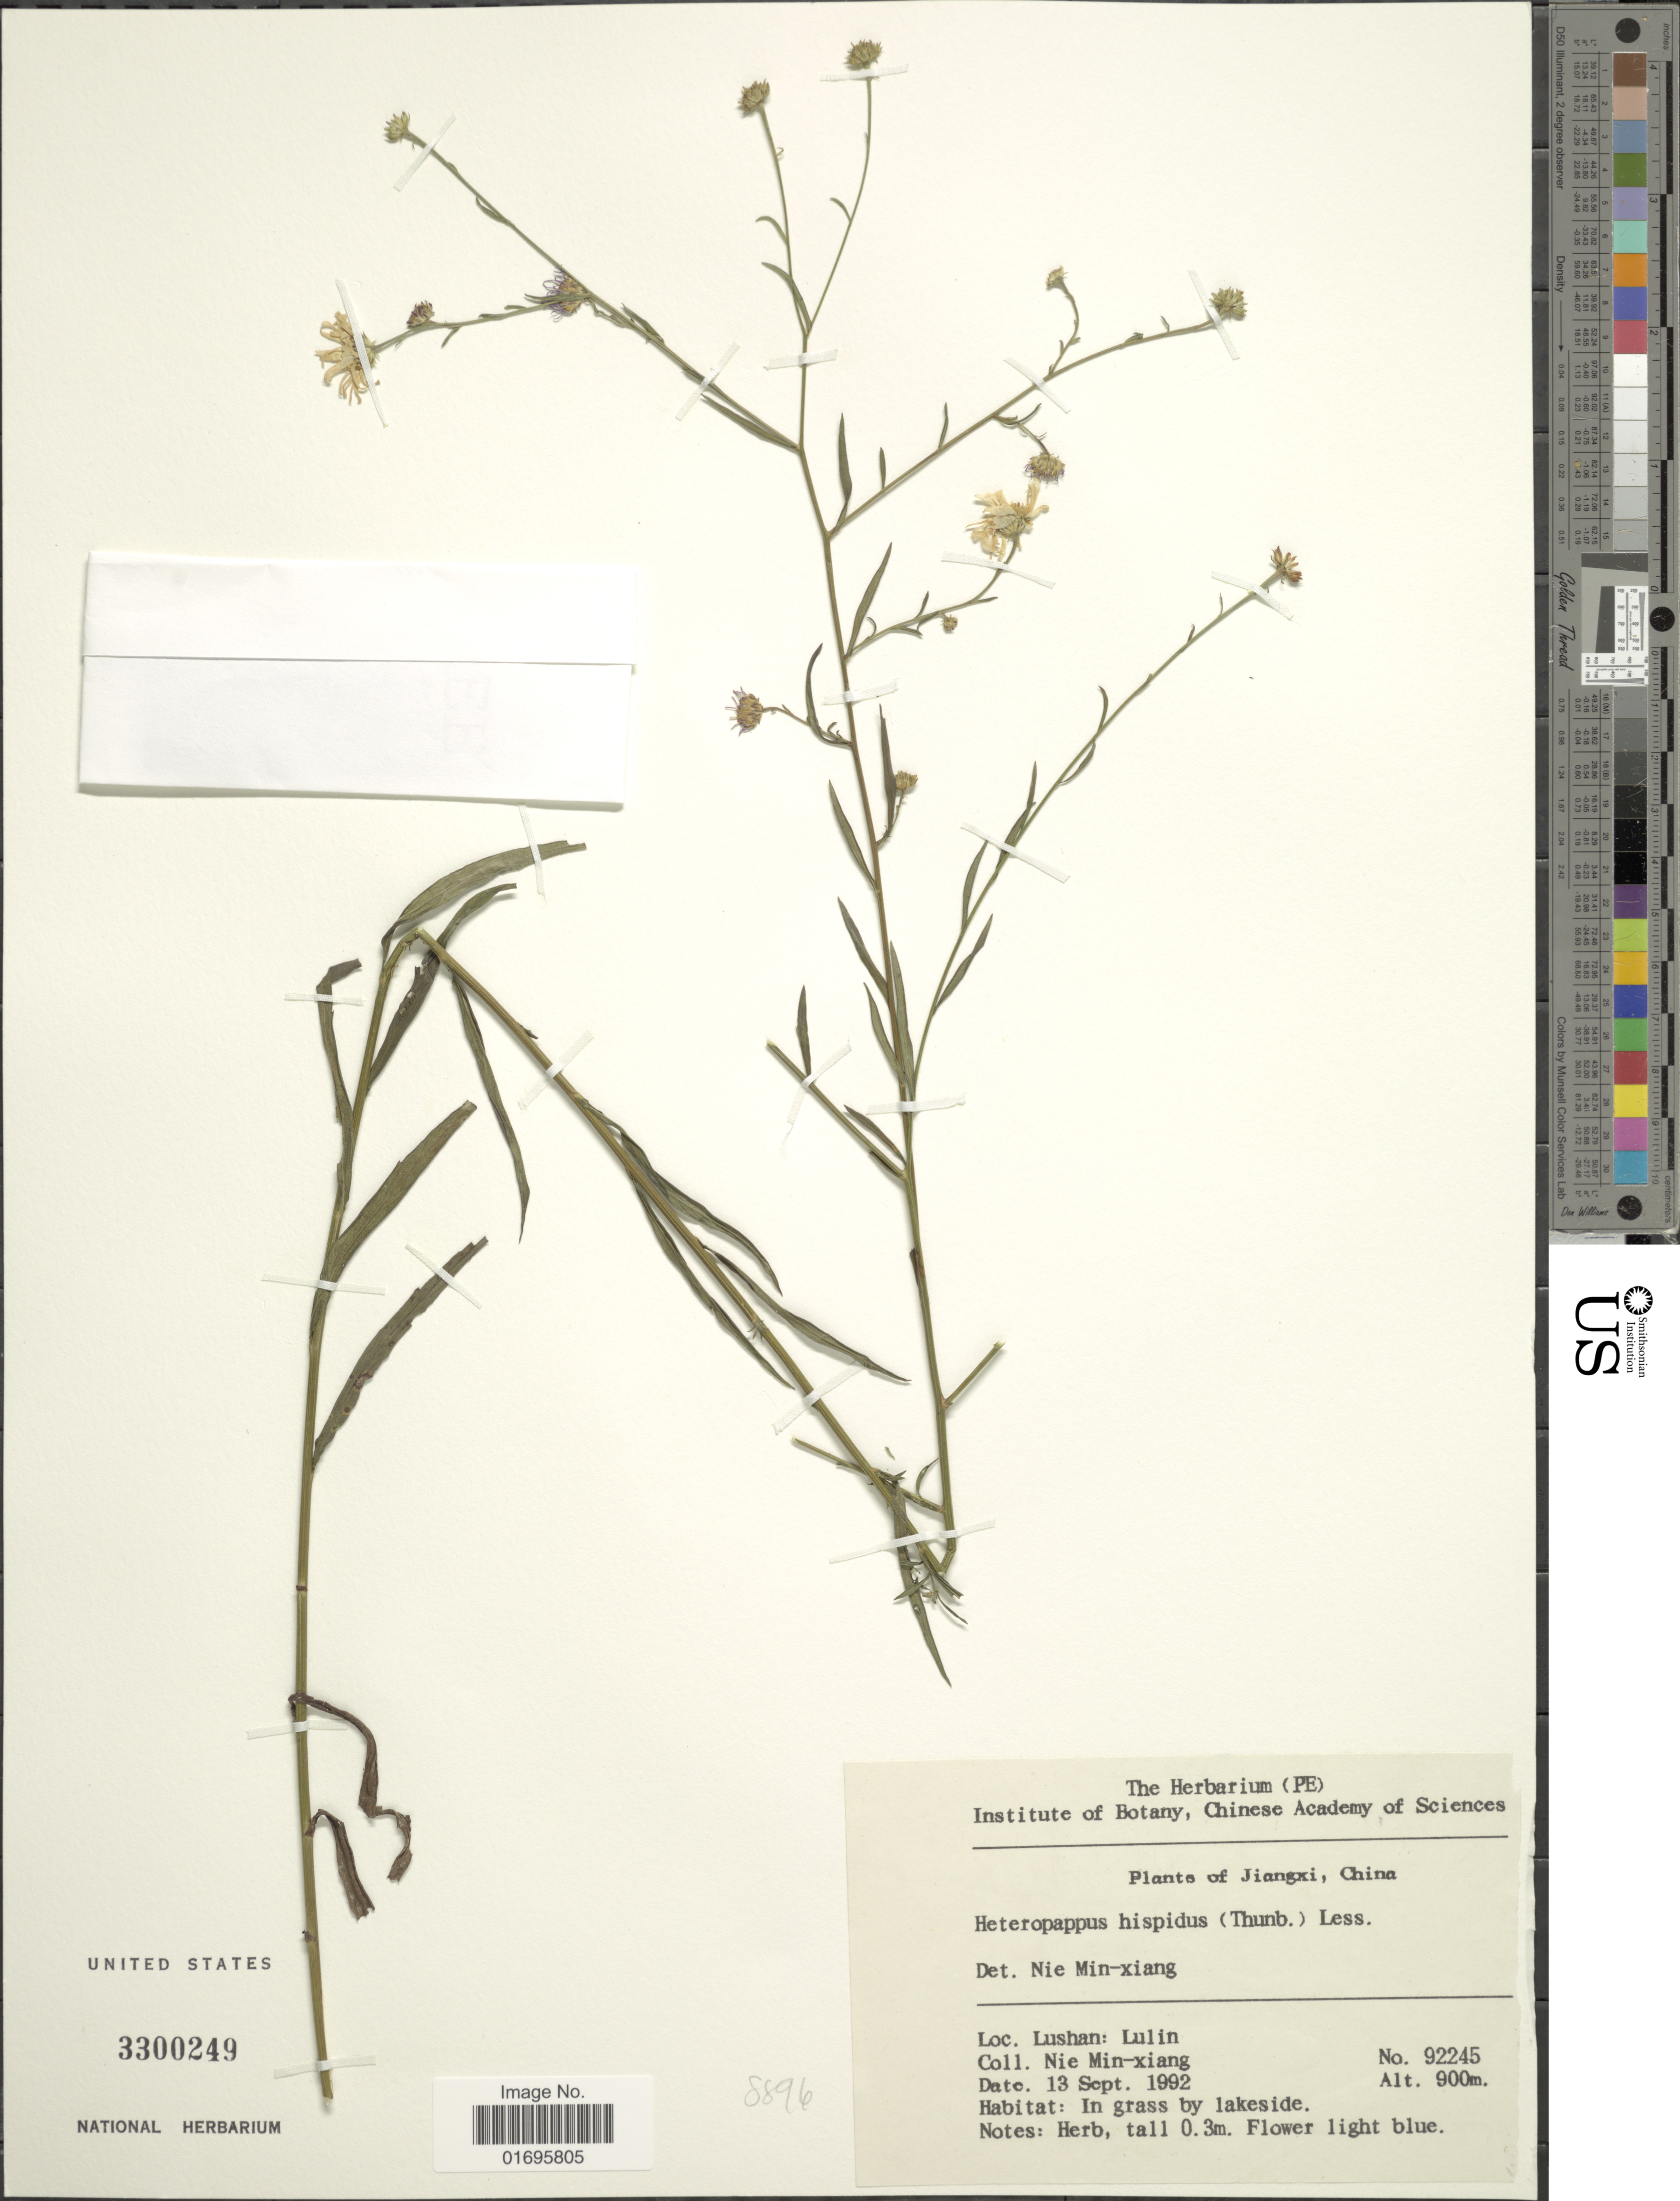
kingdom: Plantae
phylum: Tracheophyta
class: Magnoliopsida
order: Asterales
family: Asteraceae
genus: Heteropappus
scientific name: Heteropappus hispidus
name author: (Thunb.) Less.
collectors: M. Nie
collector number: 92245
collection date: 1992-09-13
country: China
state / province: Jiangxi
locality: Lushan: Lulin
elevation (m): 900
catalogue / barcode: US 3300249